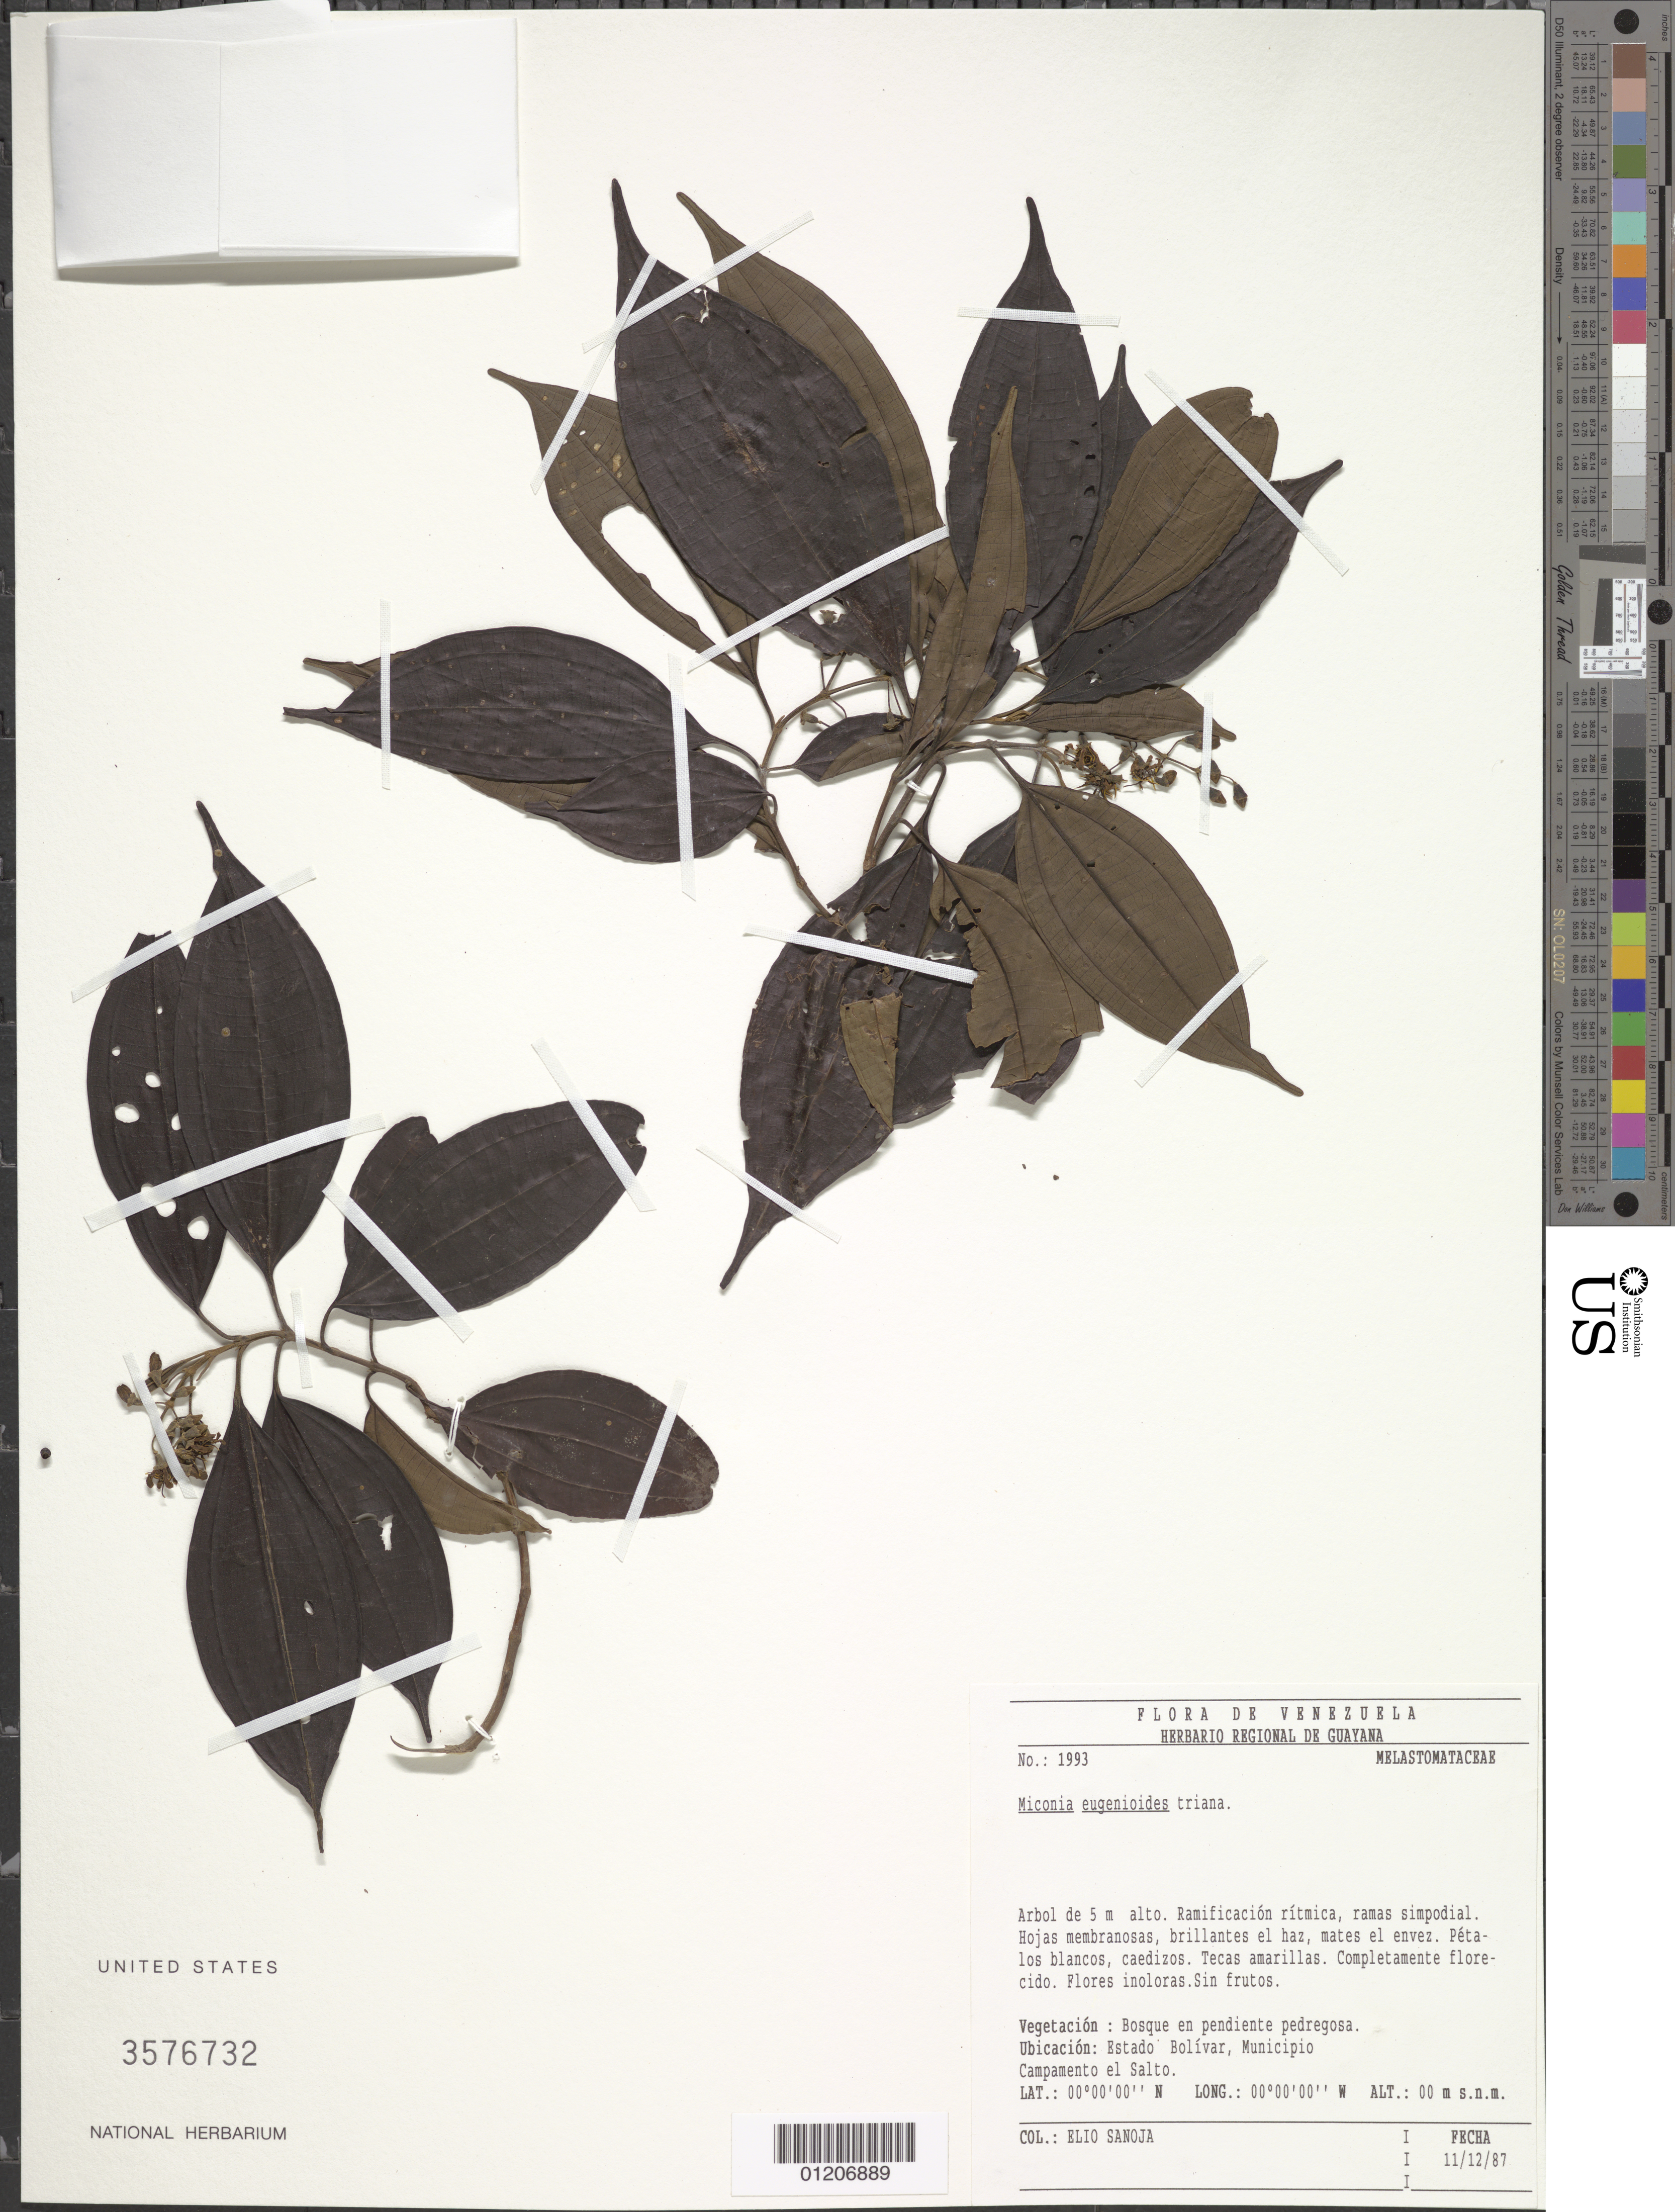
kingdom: Plantae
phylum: Tracheophyta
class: Magnoliopsida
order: Myrtales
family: Melastomataceae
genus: Miconia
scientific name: Miconia eugenioides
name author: Triana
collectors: E. Sanoja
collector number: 1993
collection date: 1987-12-11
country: Venezuela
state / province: Bolívar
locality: Campamento el Salto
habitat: Bosque en pediente pedregosa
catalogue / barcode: US 3576732